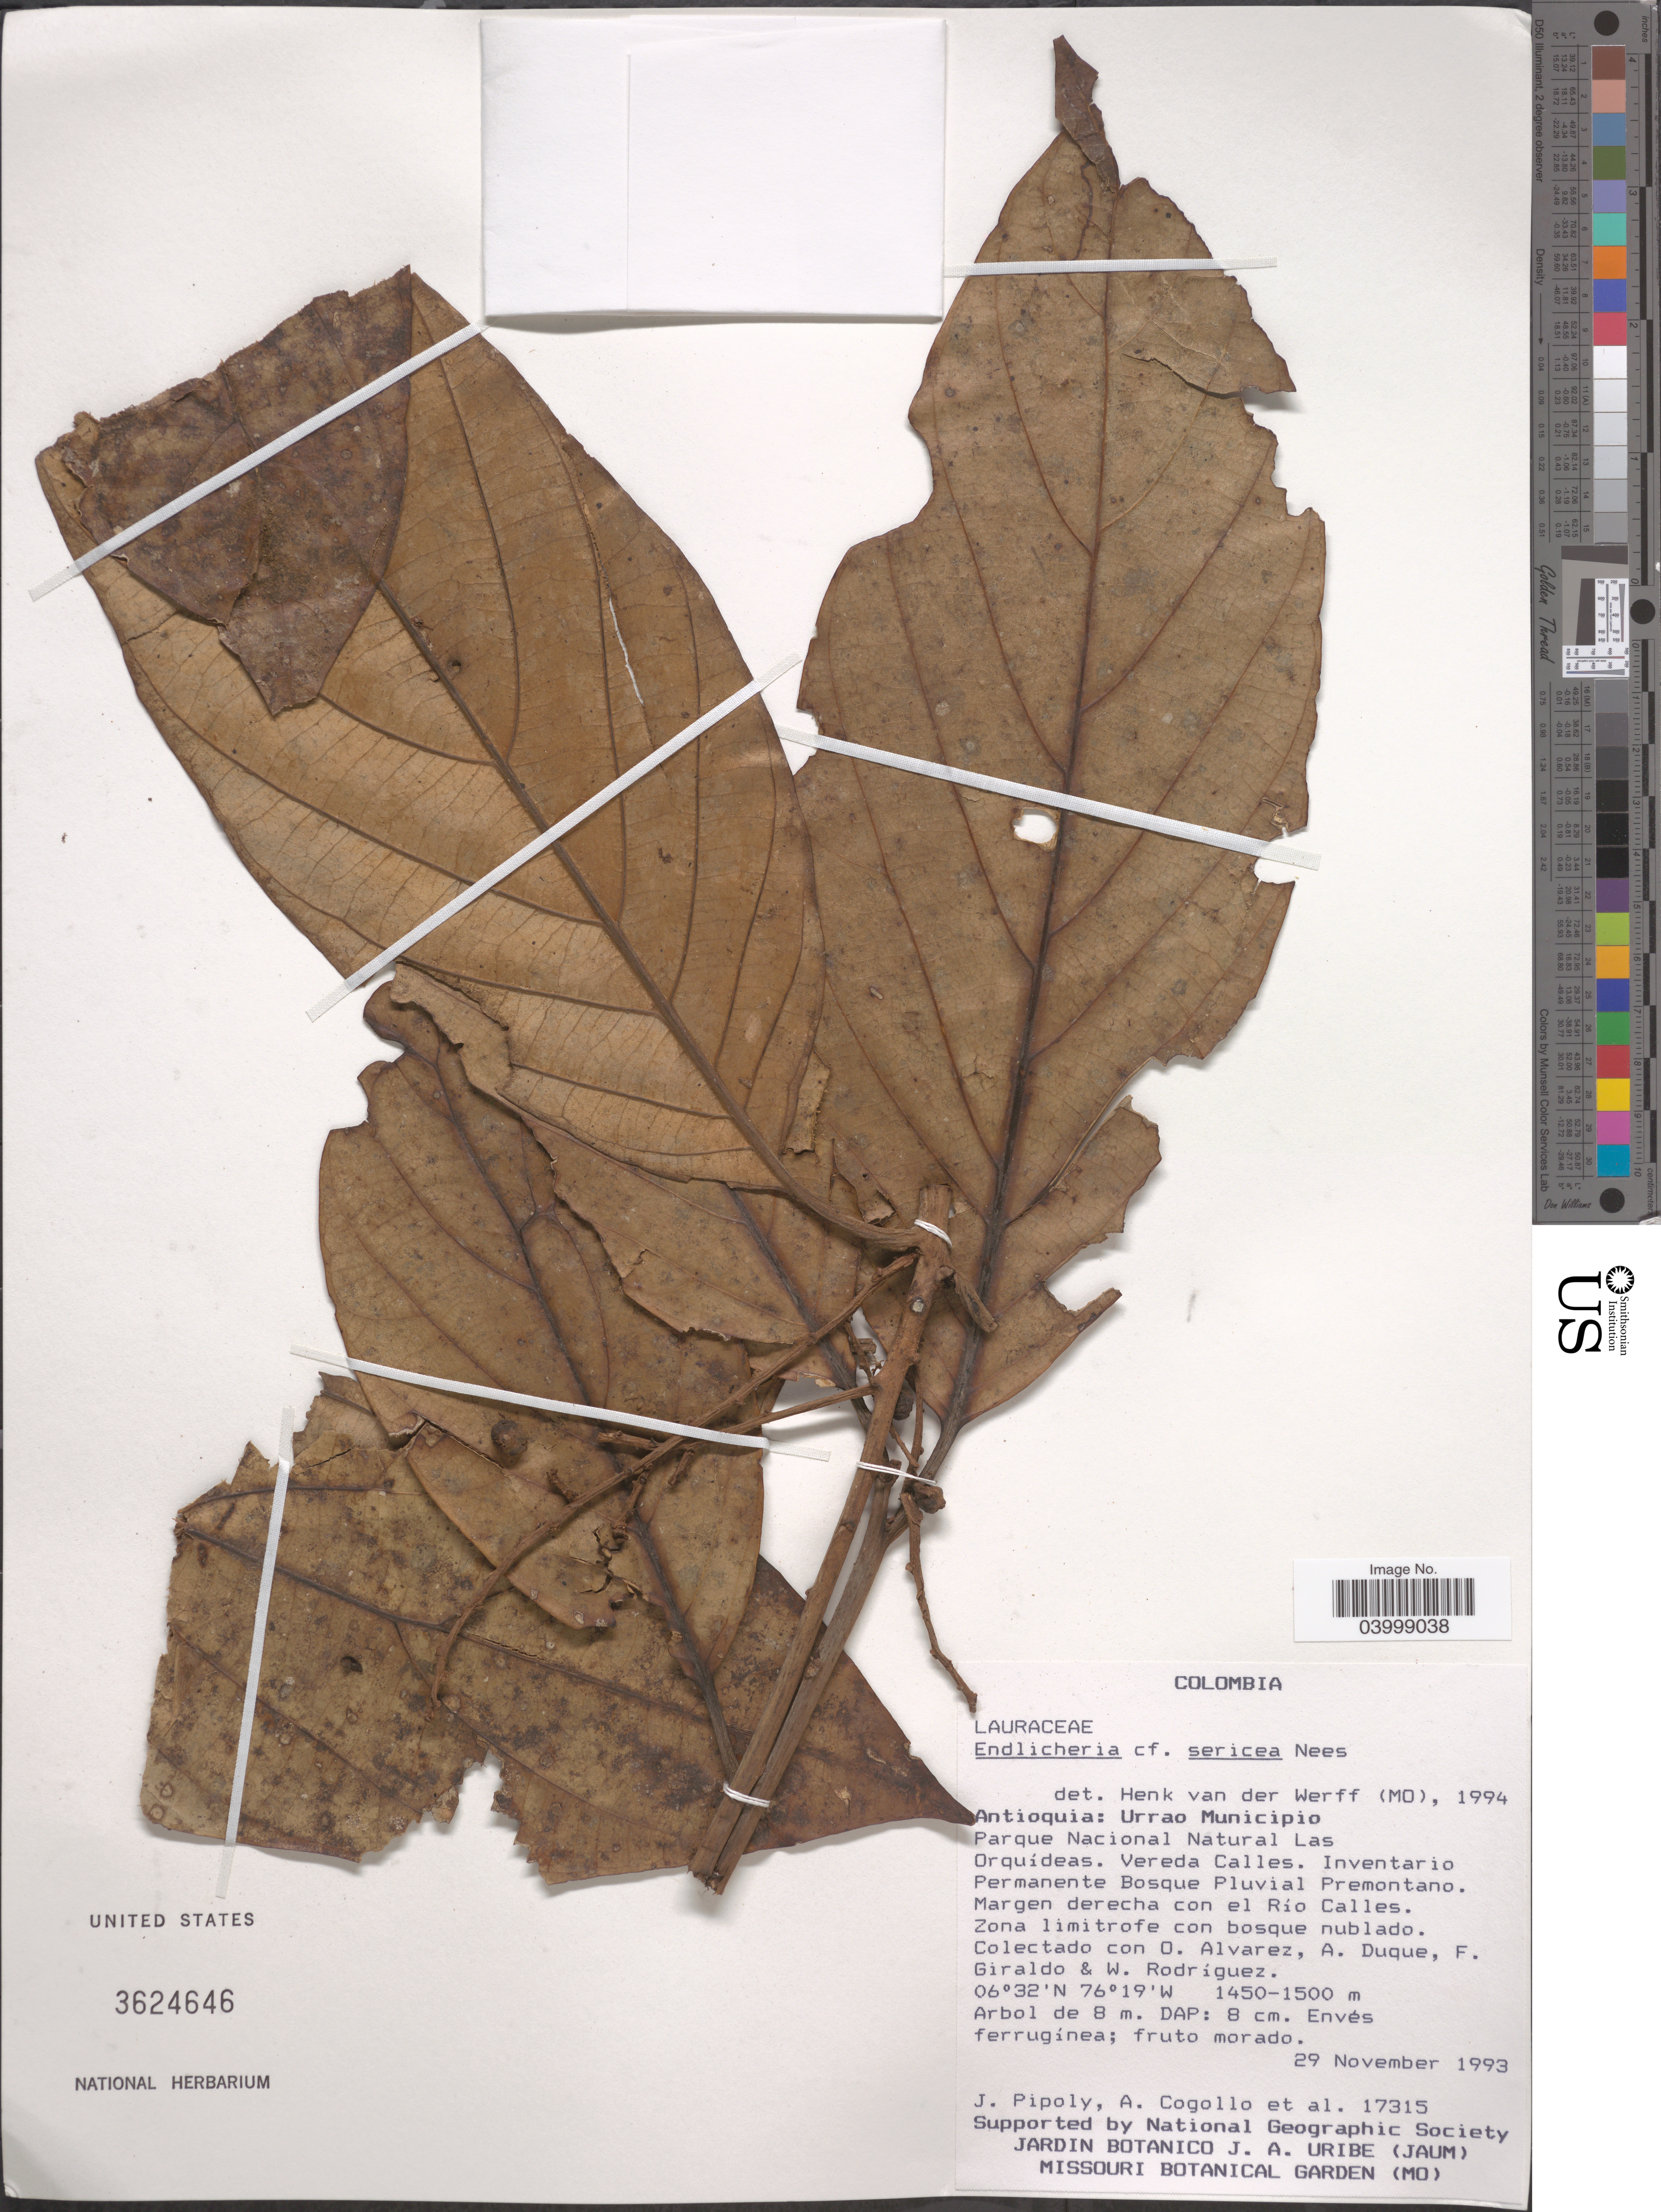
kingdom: Plantae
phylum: Tracheophyta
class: Magnoliopsida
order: Laurales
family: Lauraceae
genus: Endlicheria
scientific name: Endlicheria sericea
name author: Nees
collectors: J. J. Pipoly, A. Cogollo, O. Alvarez, A. Duque & et al.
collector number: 17315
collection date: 1993-11-29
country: Colombia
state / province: Antioquia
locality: Urrao Municipio. Parque Nacional Natural Las Orquídeas. Vereda Calles. Inventario Permanente Bosque Pluvial Premontano. Margen derecha con el Río Calles.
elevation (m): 1450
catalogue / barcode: US 3624646